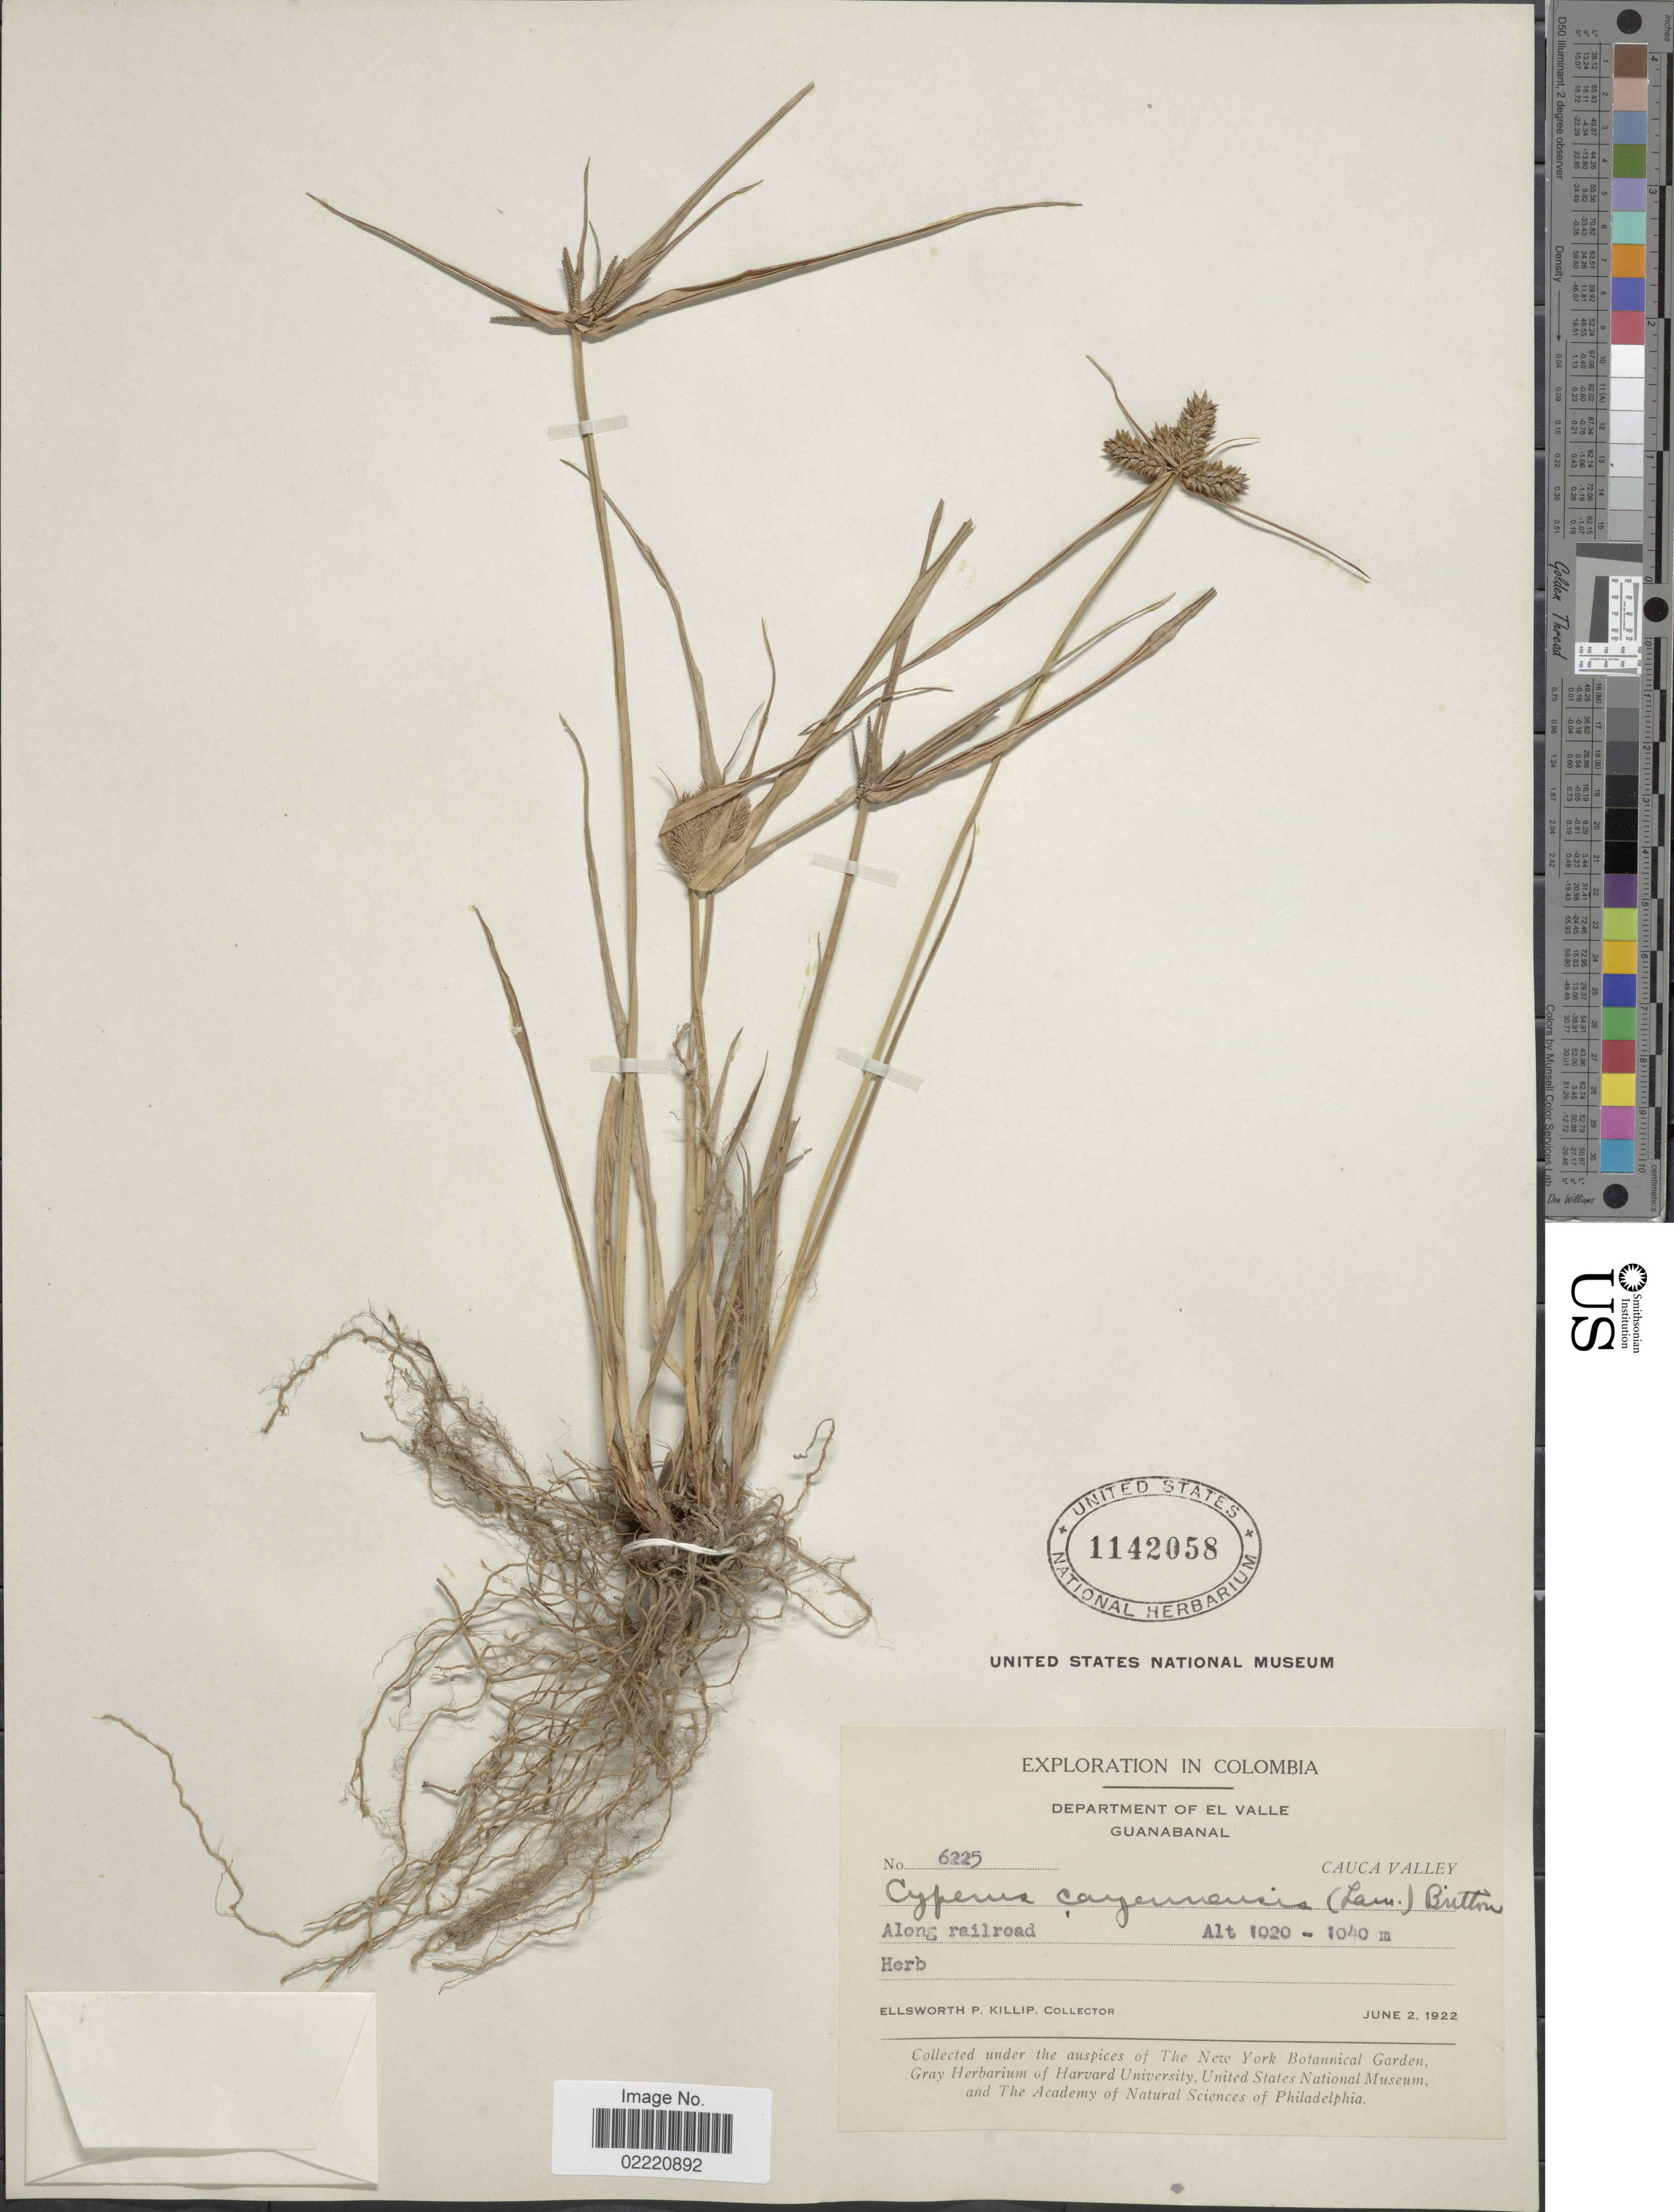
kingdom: Plantae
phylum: Tracheophyta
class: Liliopsida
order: Poales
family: Cyperaceae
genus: Cyperus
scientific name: Cyperus aggregatus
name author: (Willd.) Endl.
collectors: E. P. Killip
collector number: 6225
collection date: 1922-06-02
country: Colombia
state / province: Valle del Cauca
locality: El Valle, Guanabal, along railroad, cauca Valley.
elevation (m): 1020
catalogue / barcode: US 1142058